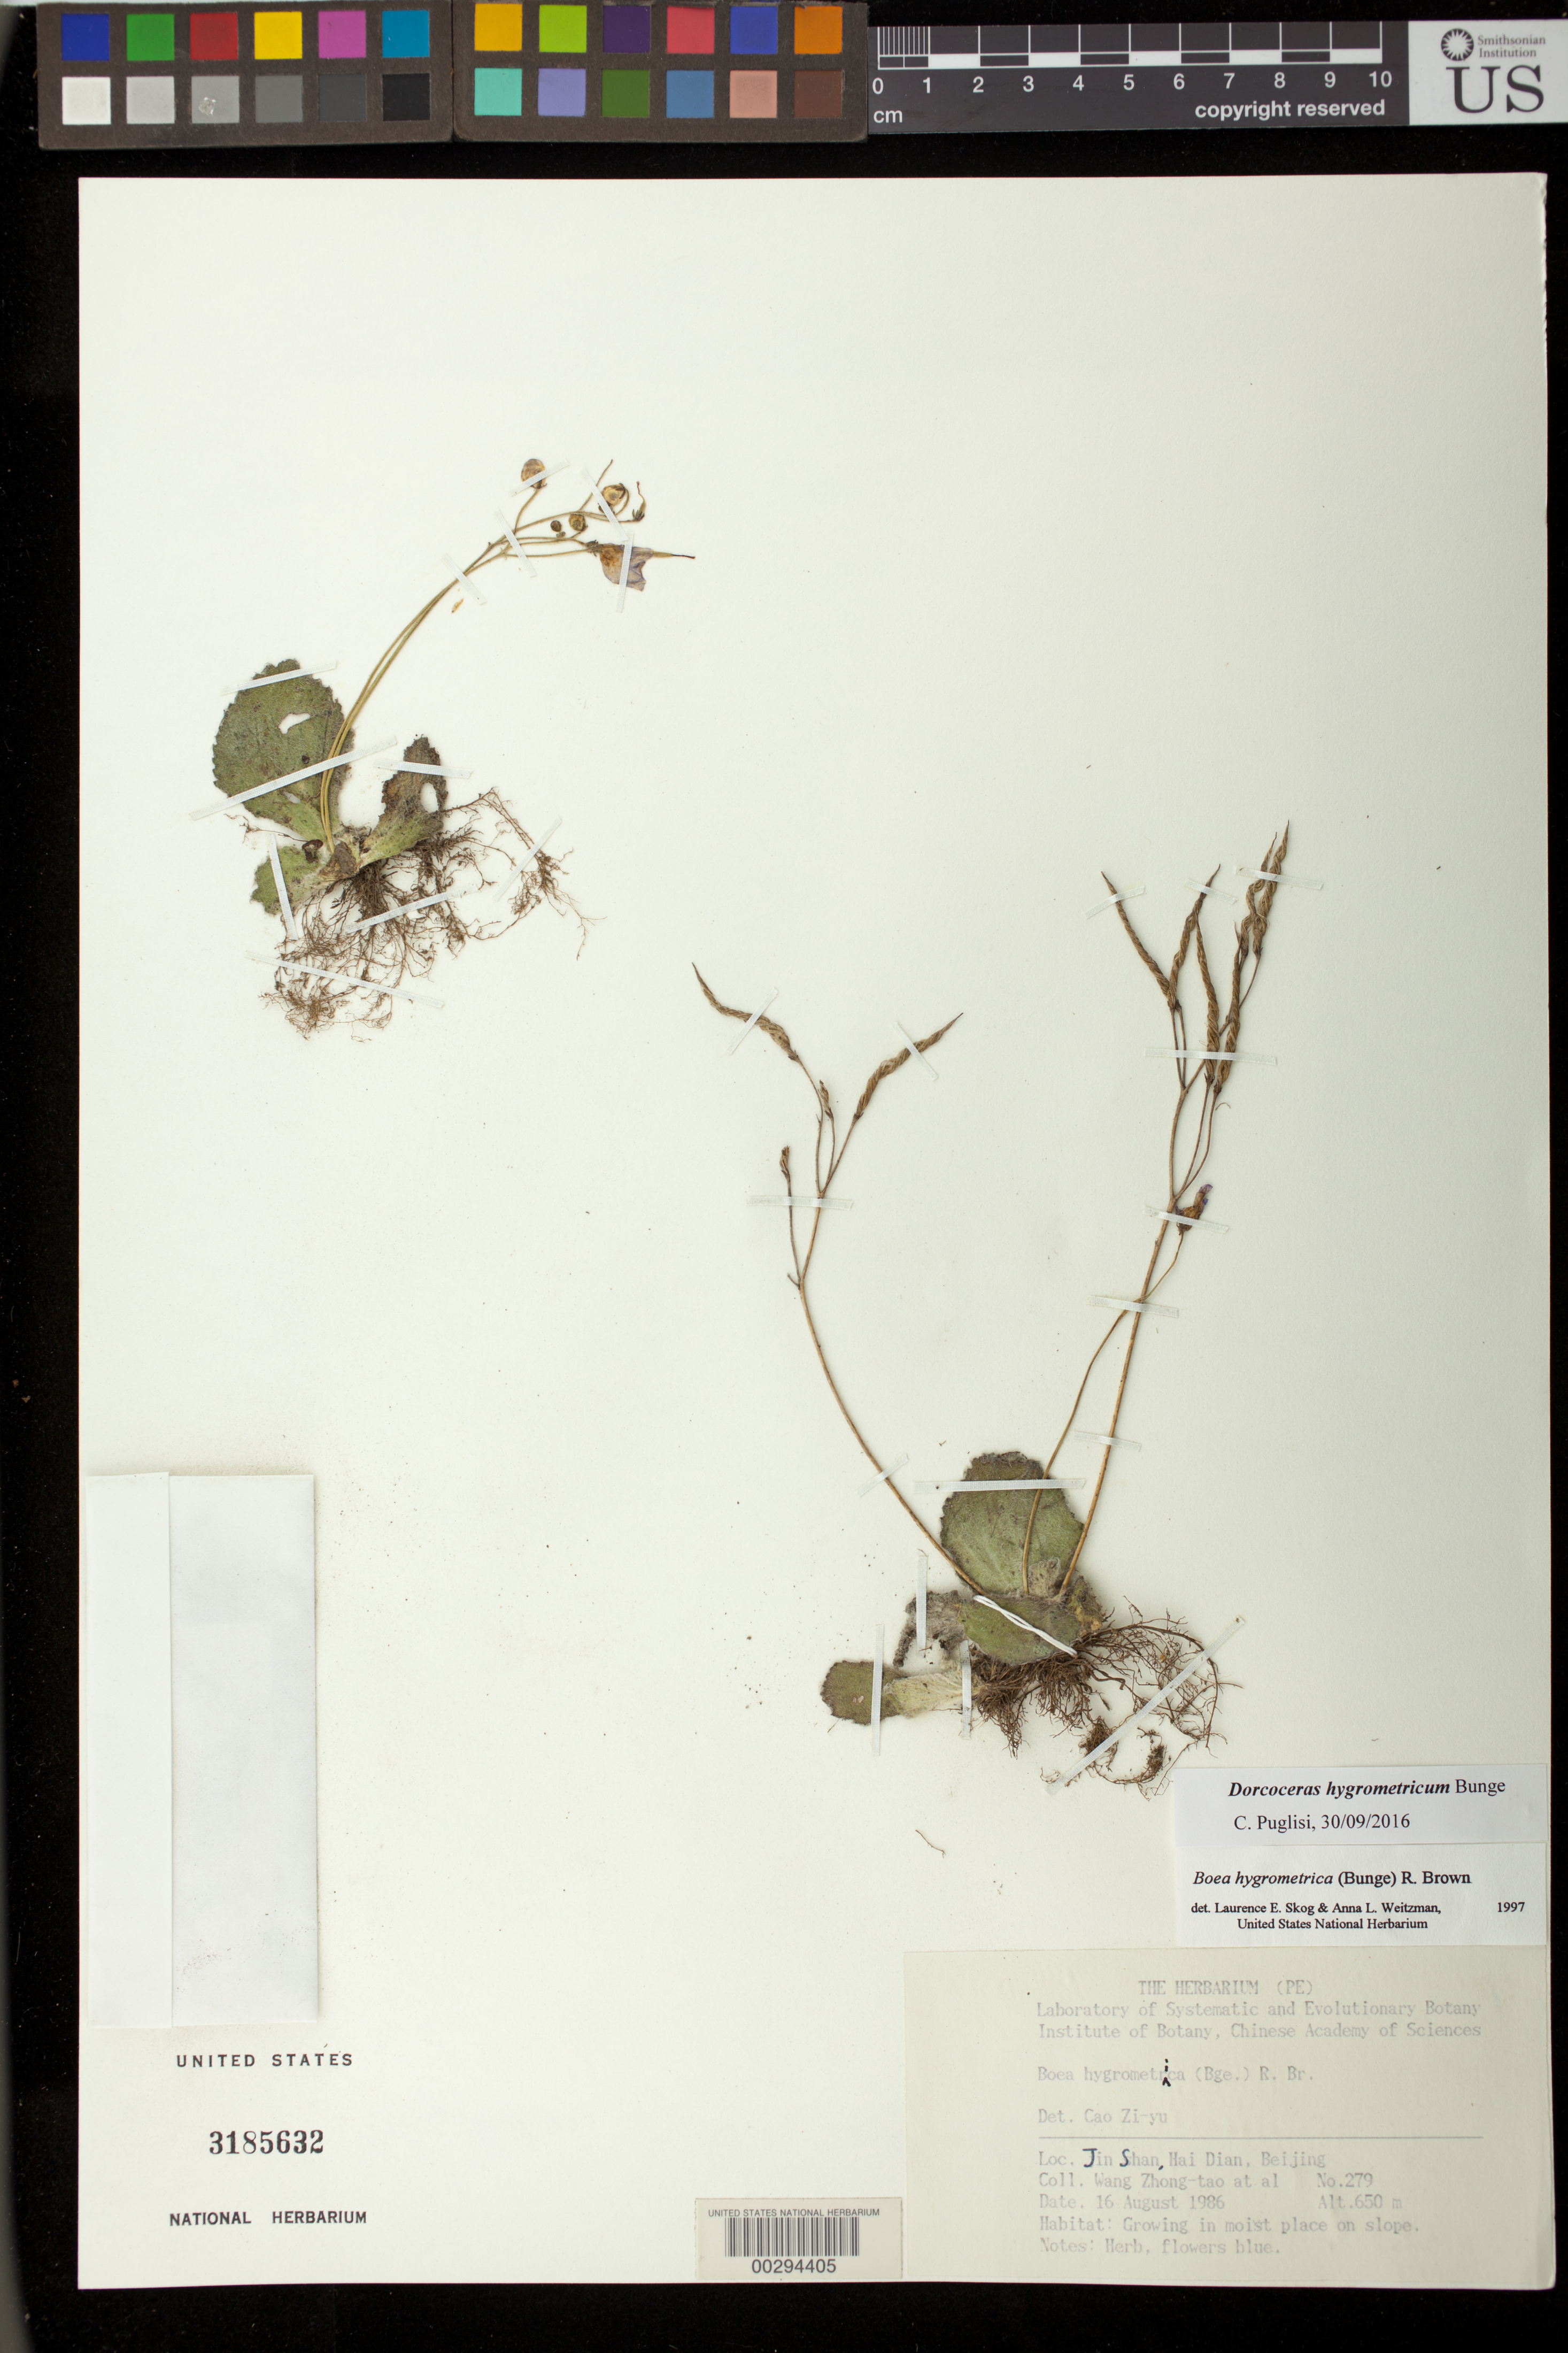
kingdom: Plantae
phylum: Tracheophyta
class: Magnoliopsida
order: Lamiales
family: Gesneriaceae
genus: Dorcoceras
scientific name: Dorcoceras hygrometricum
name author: Bunge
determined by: Puglisi, Carmen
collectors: W. Zhong-Tao & et al.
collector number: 279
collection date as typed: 16 Aug 1986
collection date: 1986-08-16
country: China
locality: Jin shan, hai dian, beijing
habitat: Growing in moist place on slope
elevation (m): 650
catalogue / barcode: US 3185632